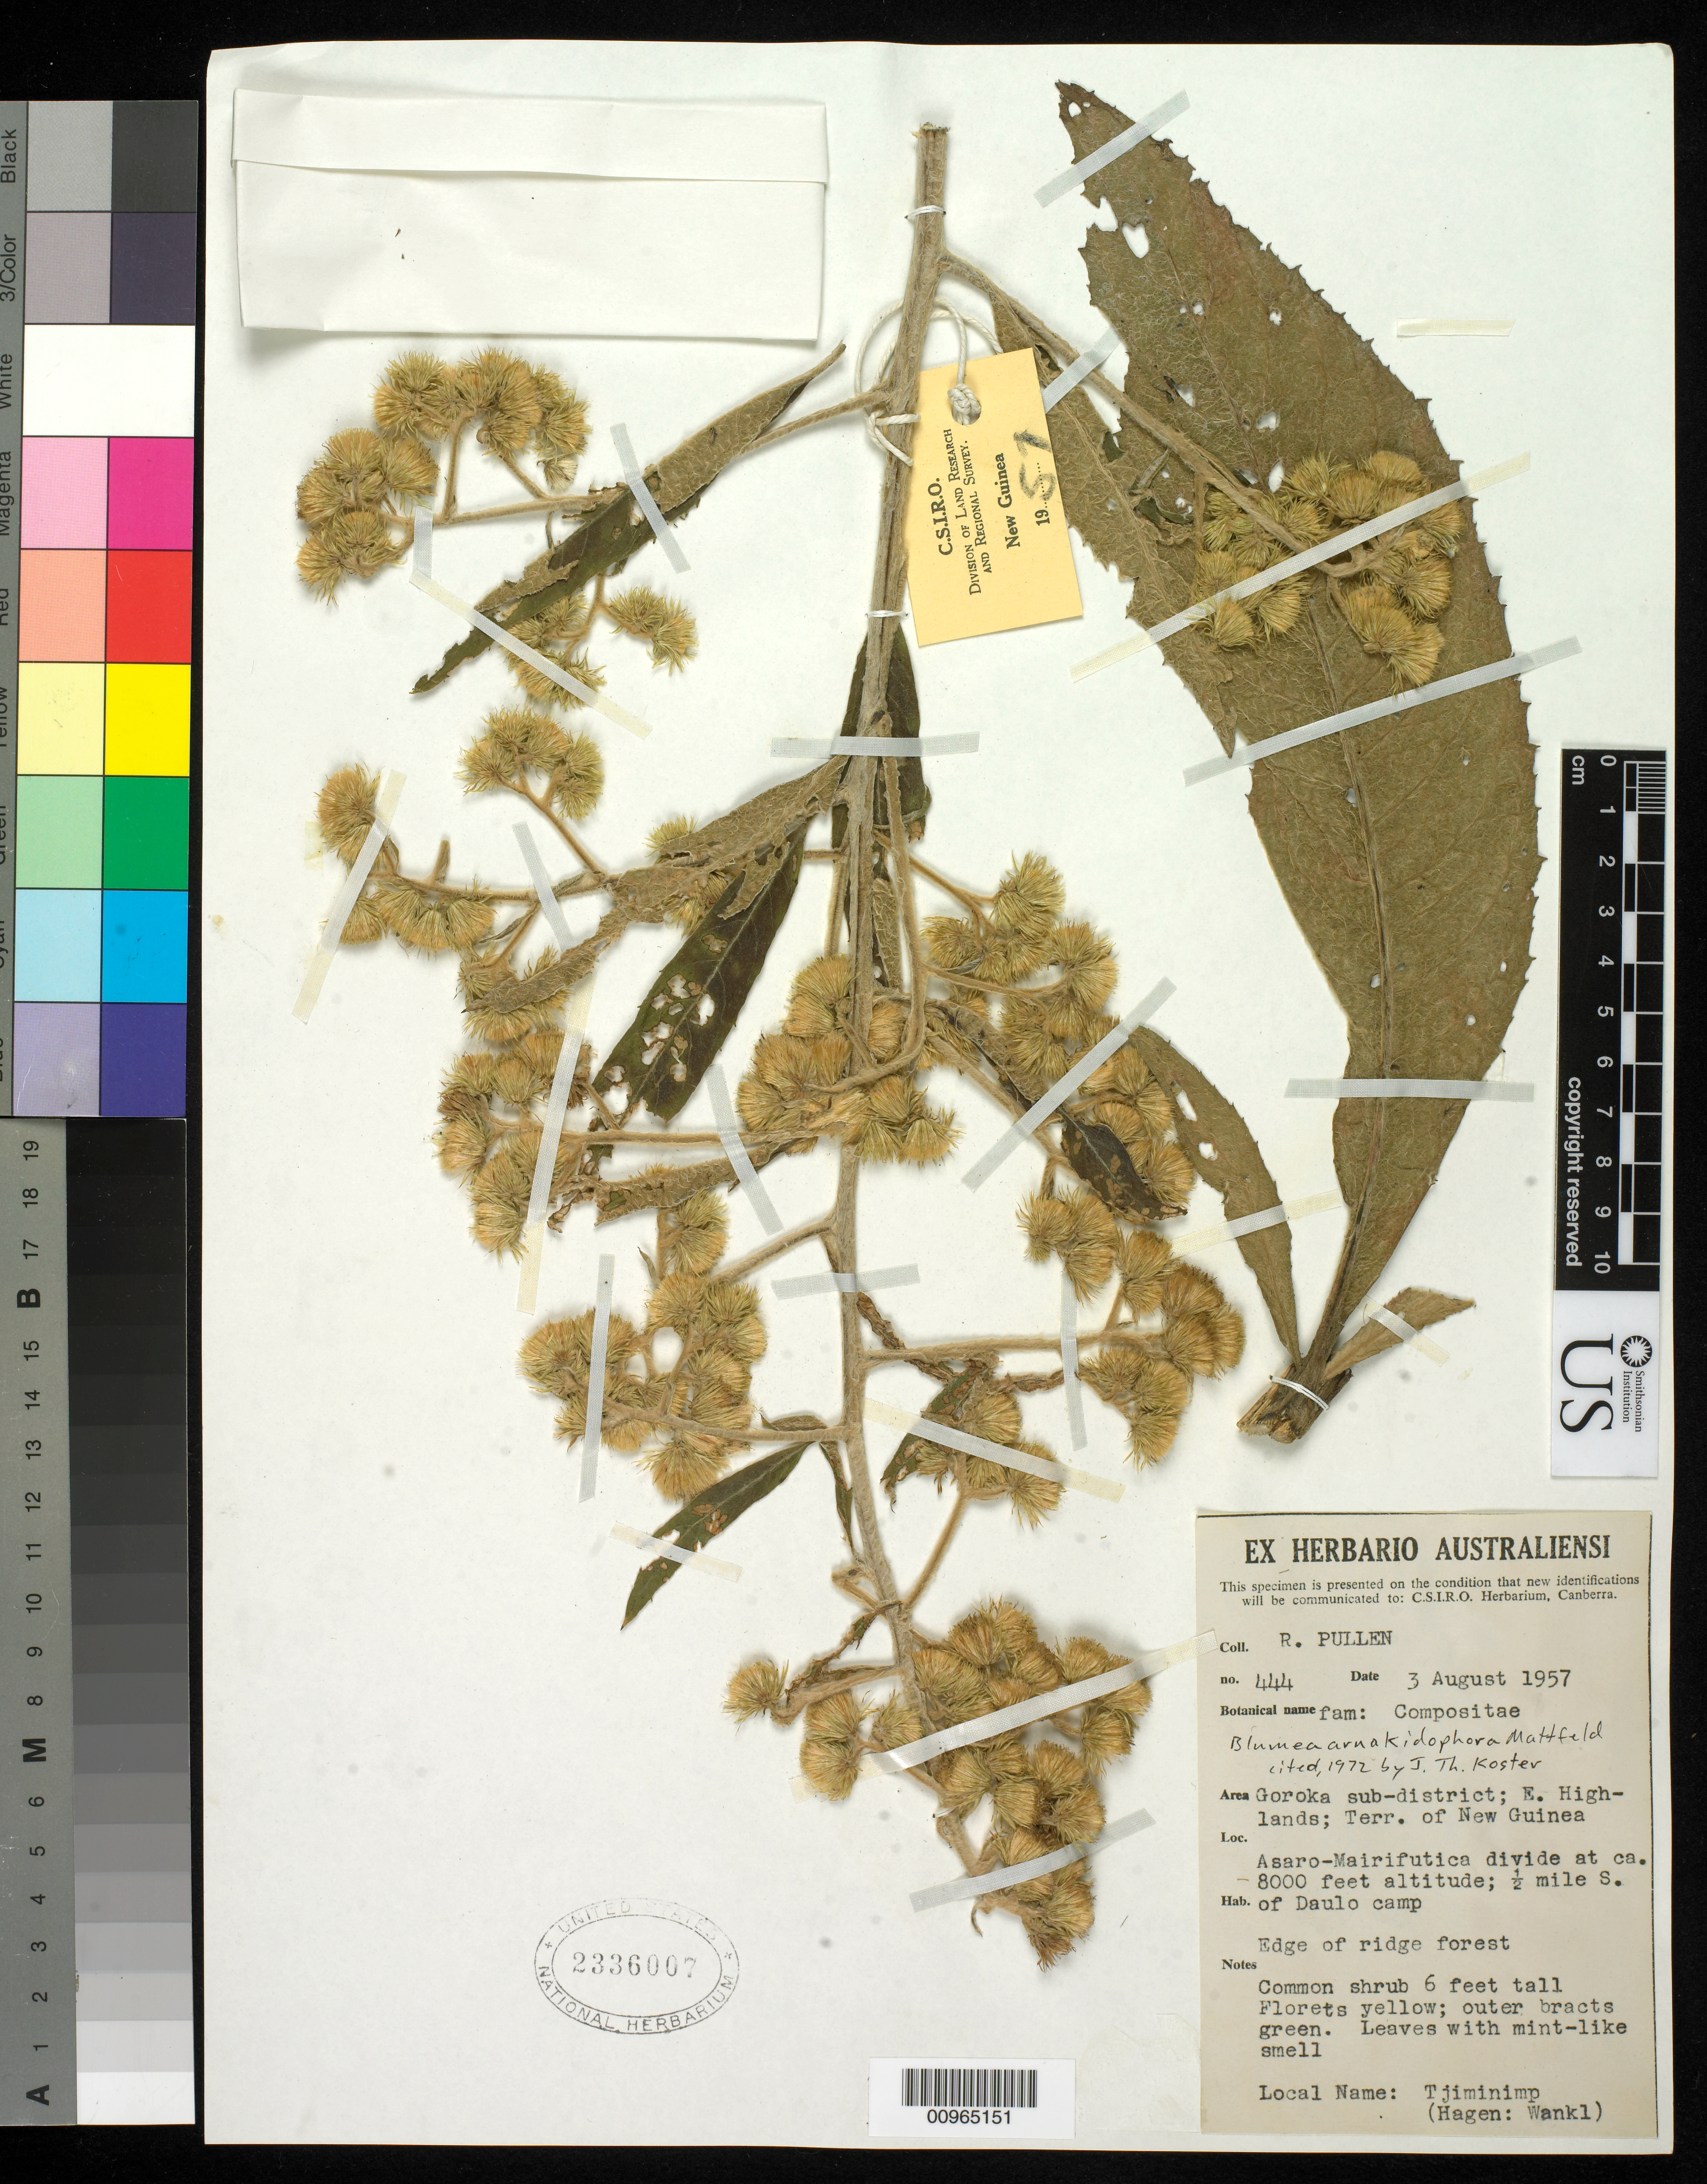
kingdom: Plantae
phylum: Tracheophyta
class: Magnoliopsida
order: Asterales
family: Asteraceae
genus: Blumea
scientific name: Blumea arnakidophora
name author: Mattf.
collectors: R. Pullen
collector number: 444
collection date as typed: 03 Aug 1957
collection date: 1957-08-03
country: Papua New Guinea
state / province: Eastern Highlands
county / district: Goroka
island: New Guinea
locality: Asaro-Mairifutica divide, 1/2 mile S of Daulo camp.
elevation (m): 2438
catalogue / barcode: US 2336007